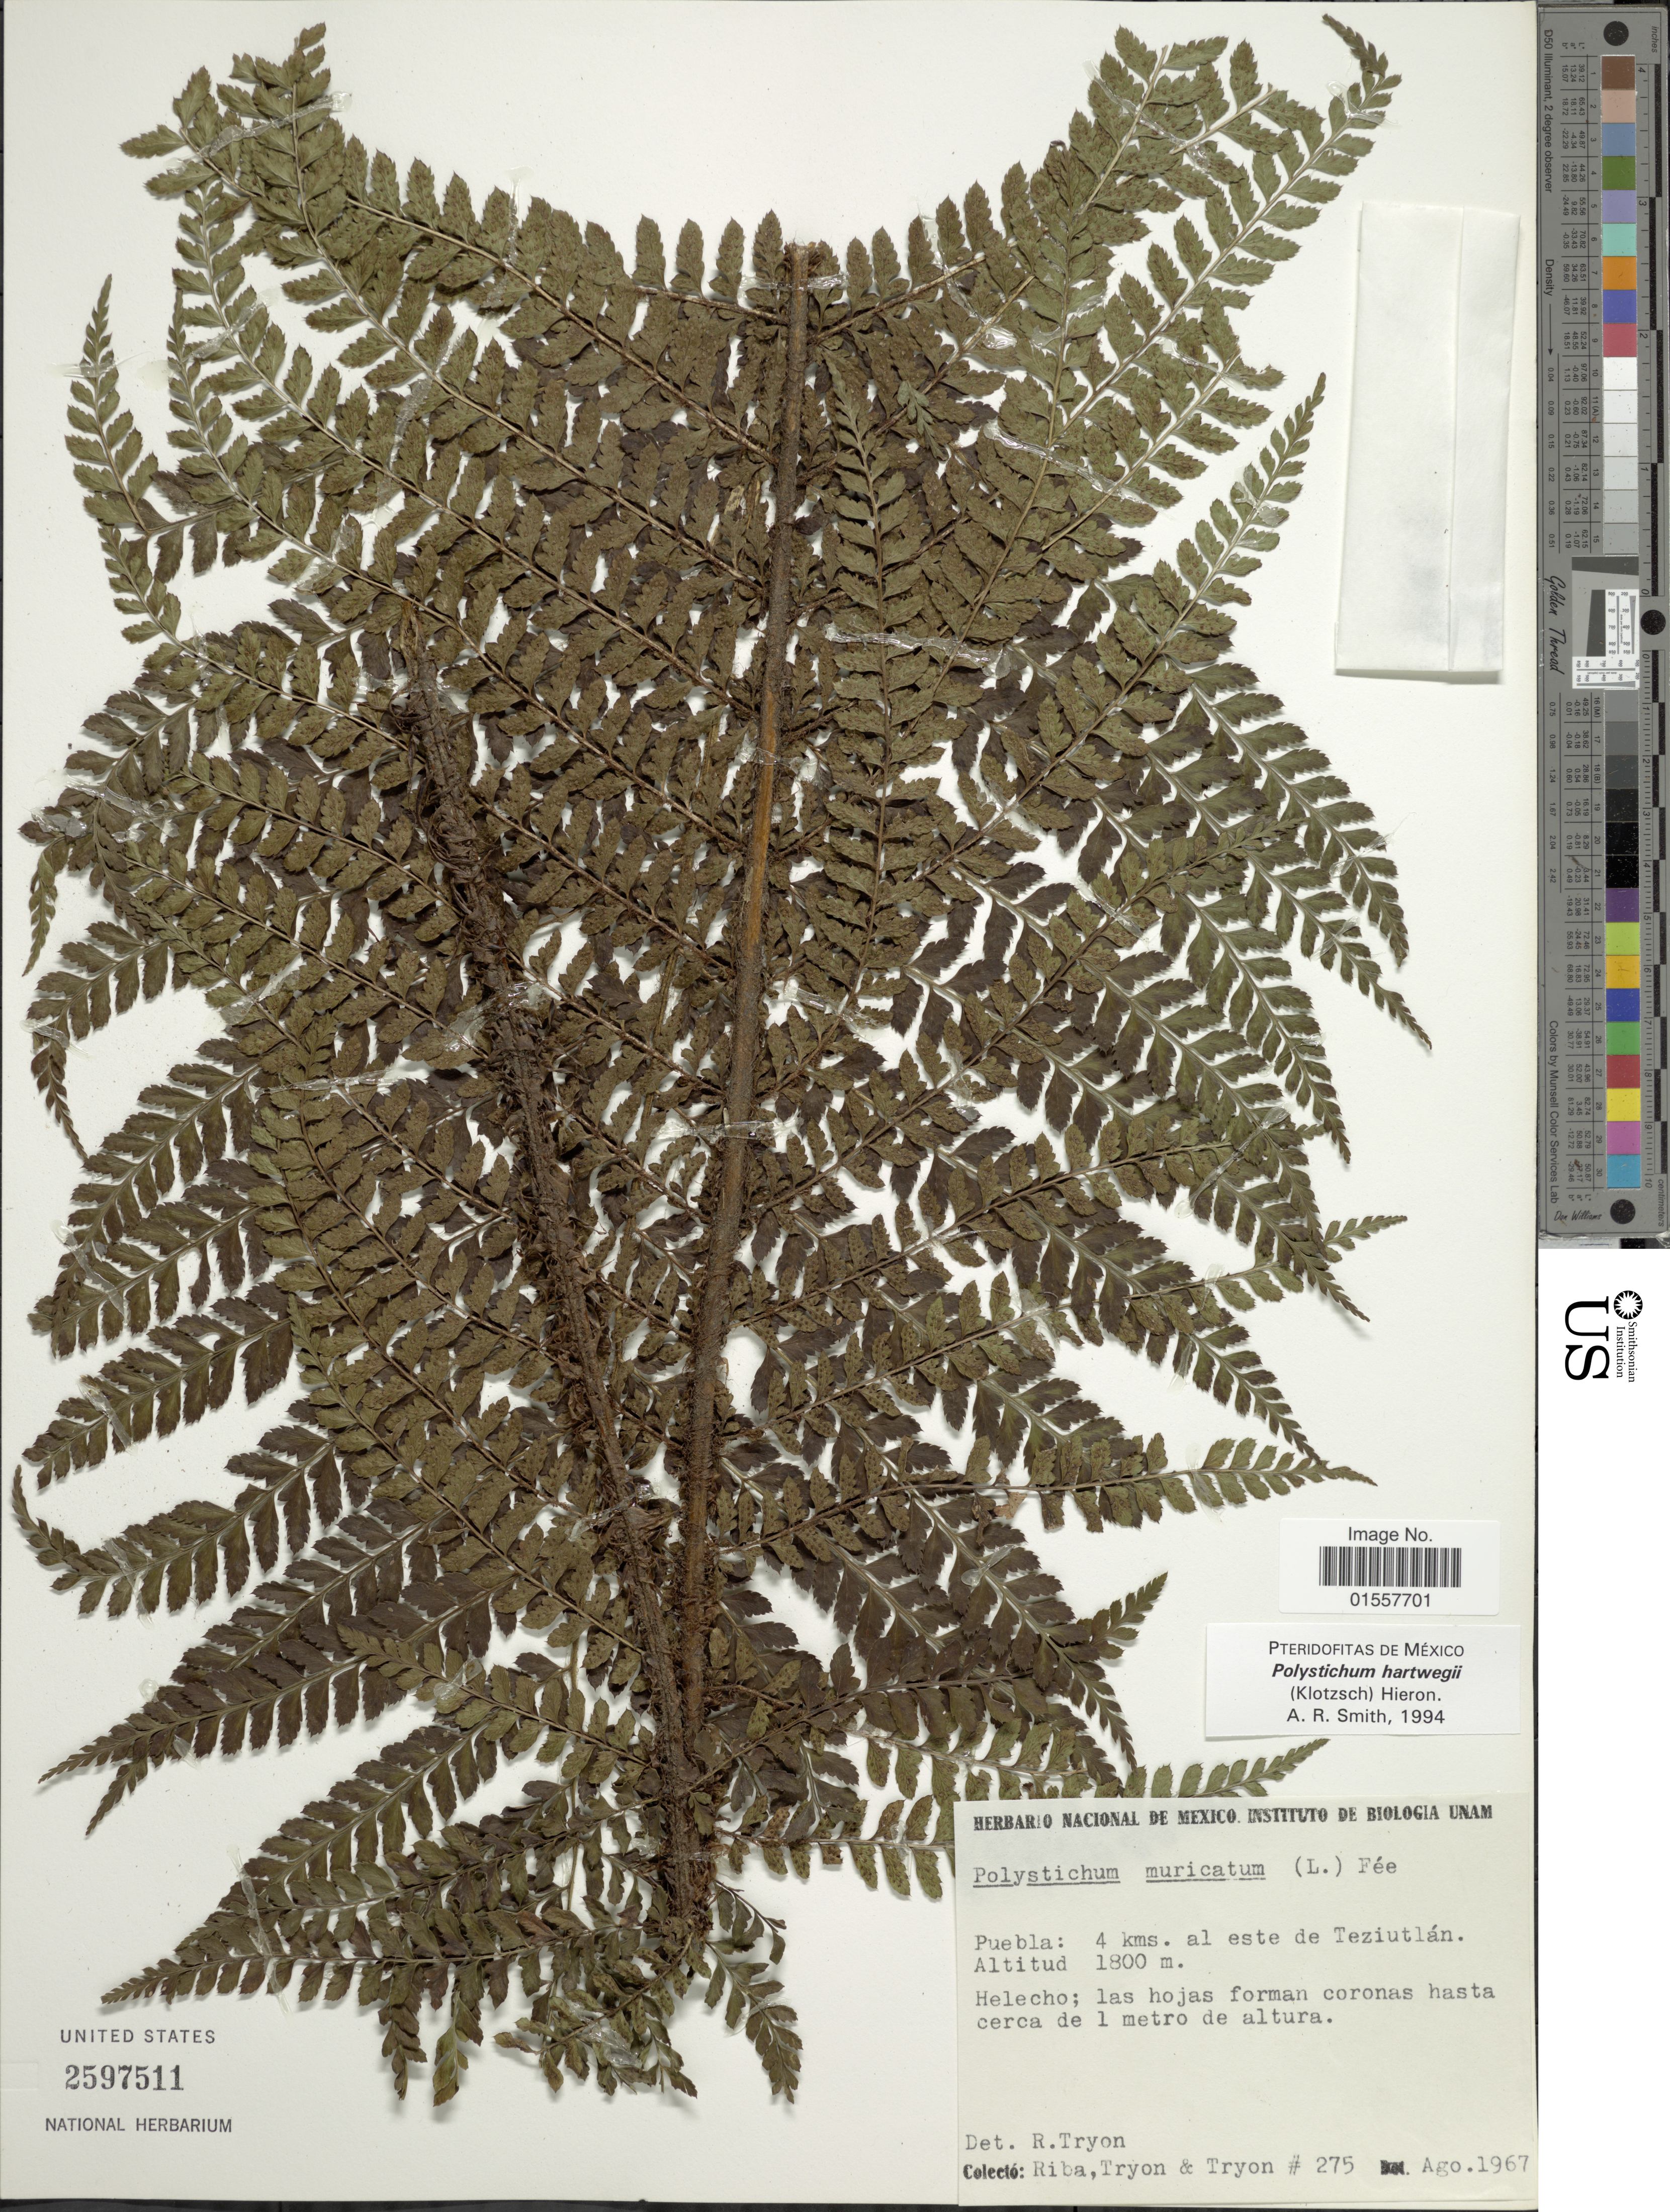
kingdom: Plantae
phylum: Tracheophyta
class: Polypodiopsida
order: Polypodiales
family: Dryopteridaceae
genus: Polystichum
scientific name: Polystichum hartwegii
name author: (Klotzsch) Hieron.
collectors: Riba, -. Tryon & -. Tryon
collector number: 275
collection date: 1967-08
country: Mexico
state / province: Puebla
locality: Puebla: 4 kms. al este de Teziutlan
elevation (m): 1800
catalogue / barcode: US 2597511